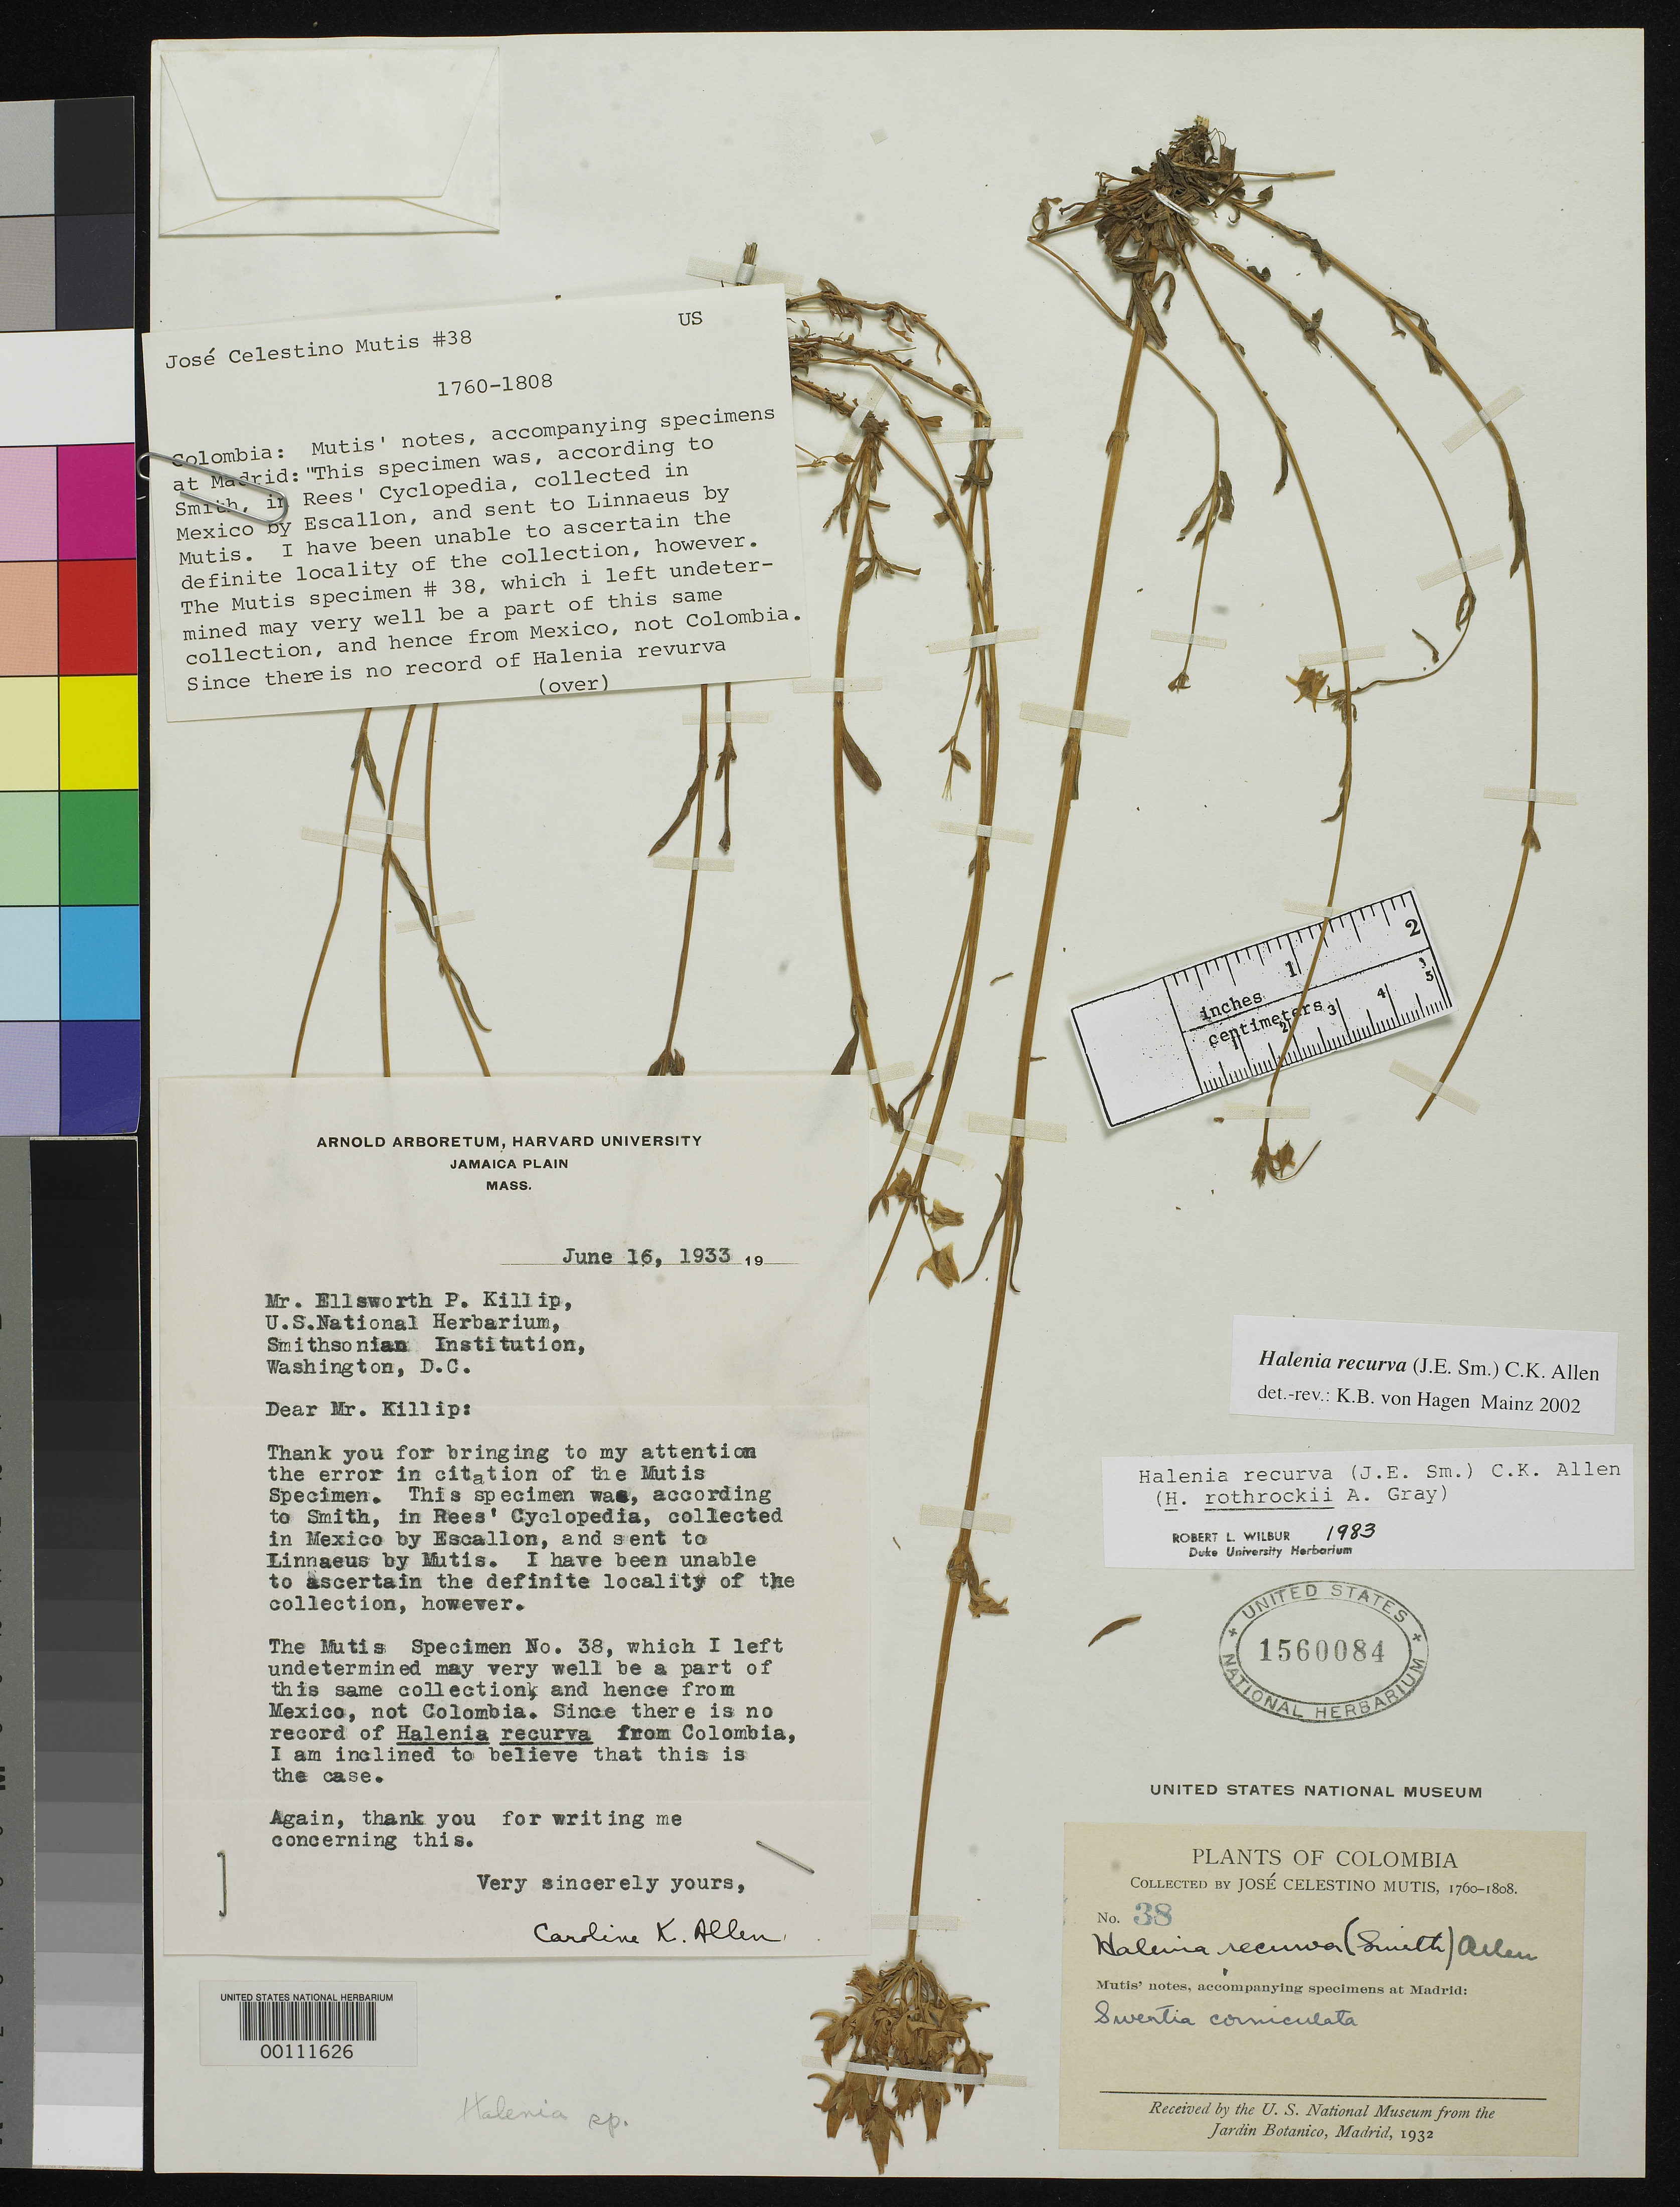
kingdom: Plantae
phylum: Tracheophyta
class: Magnoliopsida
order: Gentianales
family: Gentianaceae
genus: Swertia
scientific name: Swertia recurva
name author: Sm. in Rees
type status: Type Collection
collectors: A. Escallon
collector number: Mutis 38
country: Mexico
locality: E of Monserrat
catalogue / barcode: US 1560084